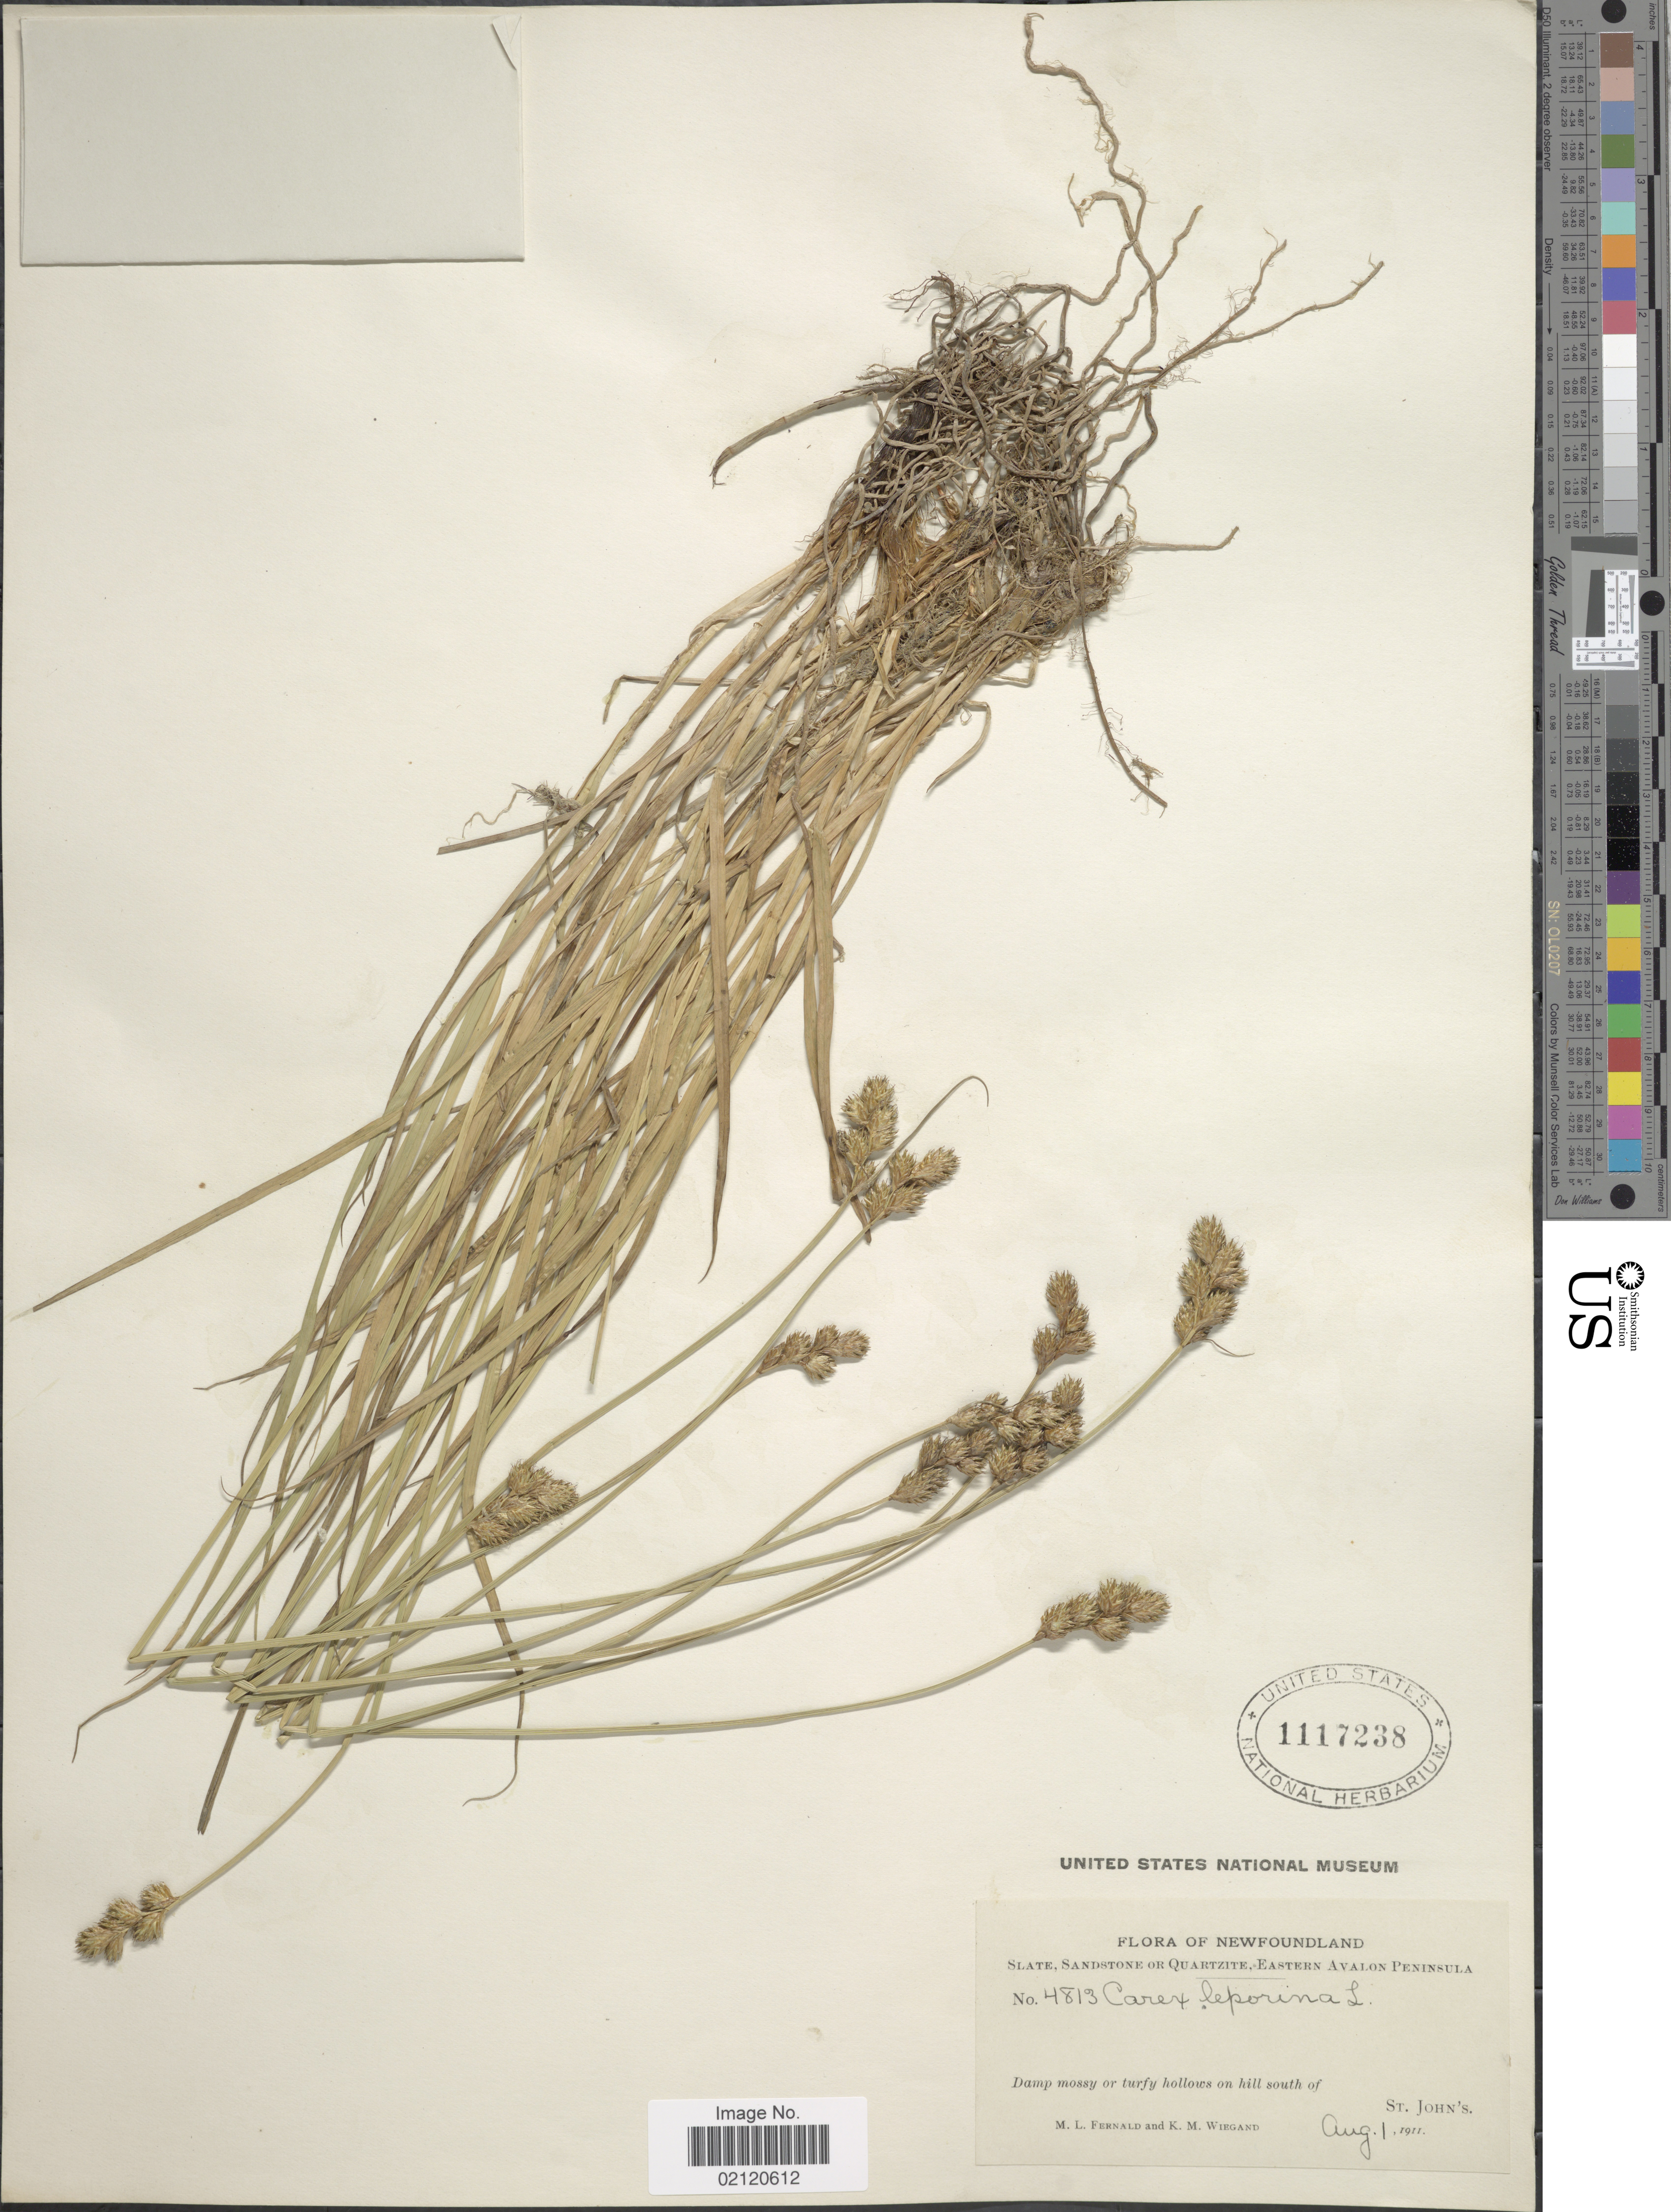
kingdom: Plantae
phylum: Tracheophyta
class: Liliopsida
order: Poales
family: Cyperaceae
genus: Carex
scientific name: Carex leporina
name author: L.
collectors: M. L. Fernald & K. M. Wiegand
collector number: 4813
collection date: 1911-08-01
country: Canada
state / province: Newfoundland and Labrador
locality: Slate, Sandstone Quartzite, Eastern Avalon Peninsula, Damp mossy or trufy hollows on hill south of St. John's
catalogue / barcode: US 1117238